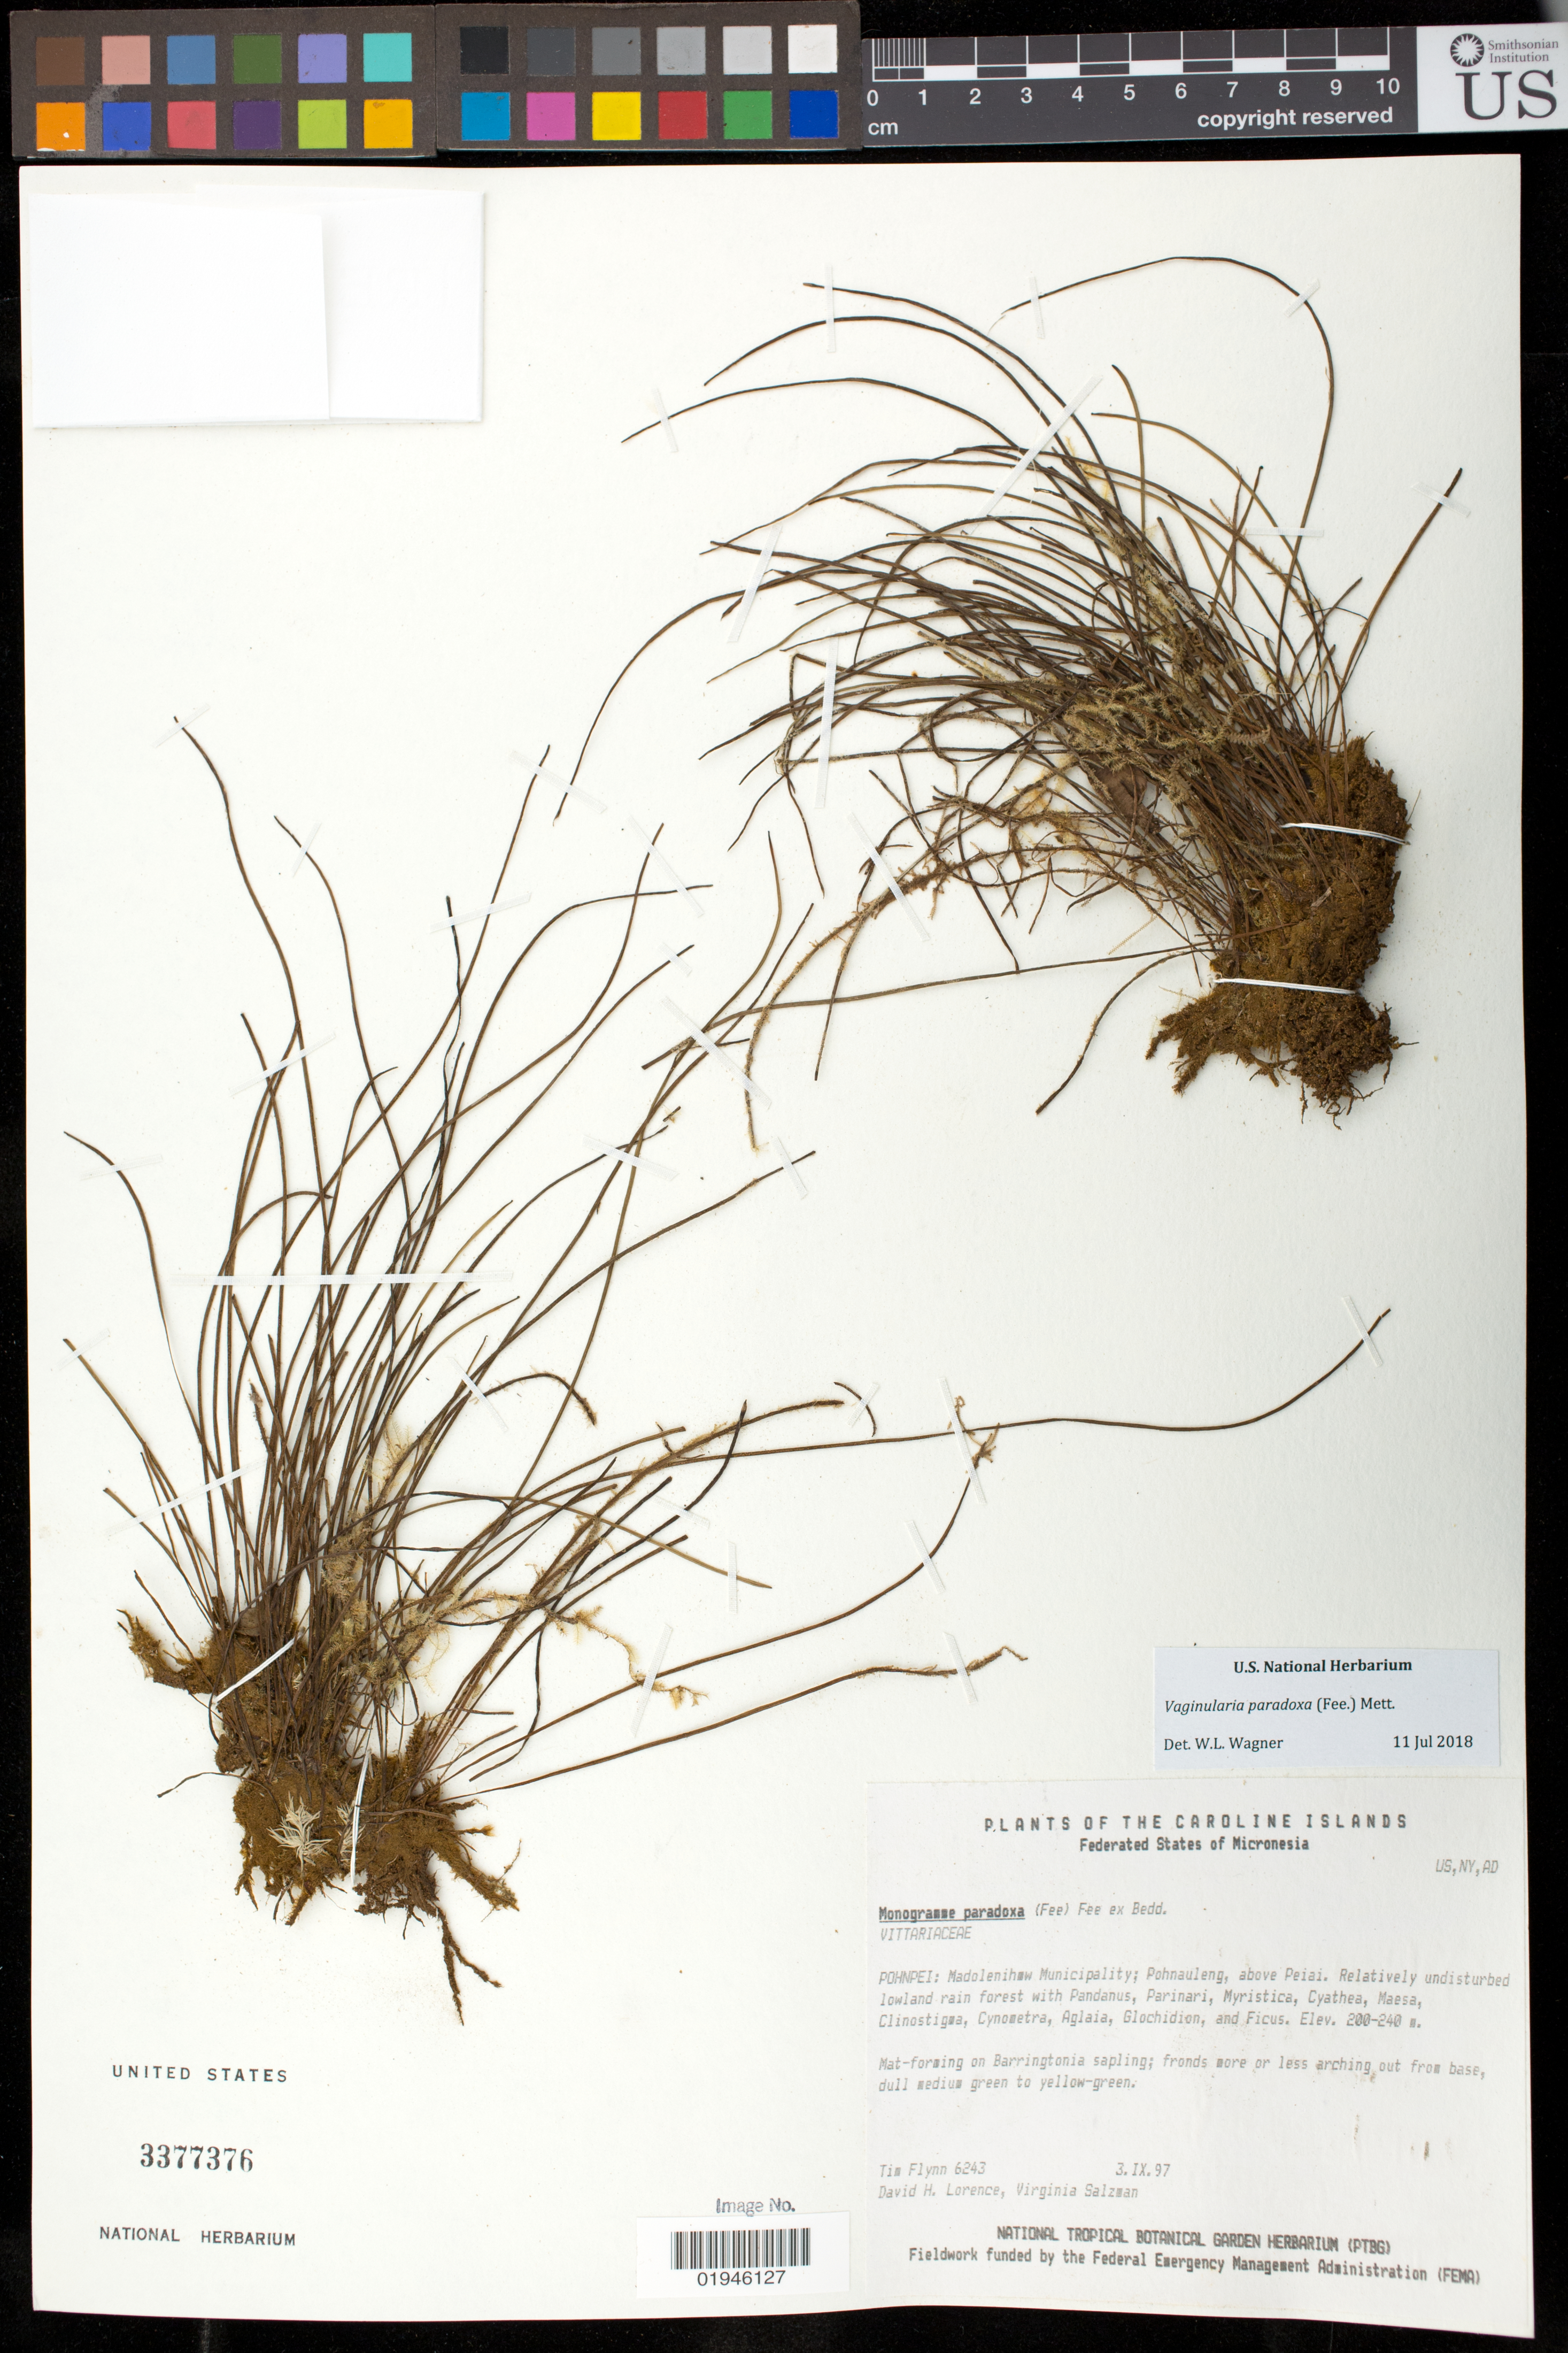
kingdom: Plantae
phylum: Tracheophyta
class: Polypodiopsida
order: Polypodiales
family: Pteridaceae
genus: Vaginularia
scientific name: Vaginularia paradoxa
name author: (Fée) Mett. ex Miq.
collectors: T. W. Flynn, Lorence, D.H.; Florence, J. & V. Salzman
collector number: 6243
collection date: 1997-09-03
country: Micronesia, Federated States of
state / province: Pohnpei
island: Pohnpei [Ponape]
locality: Madolenihaw Municipality; Pohnauleng, above Peiai.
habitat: Lowland rain forest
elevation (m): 200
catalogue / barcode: US 3377376